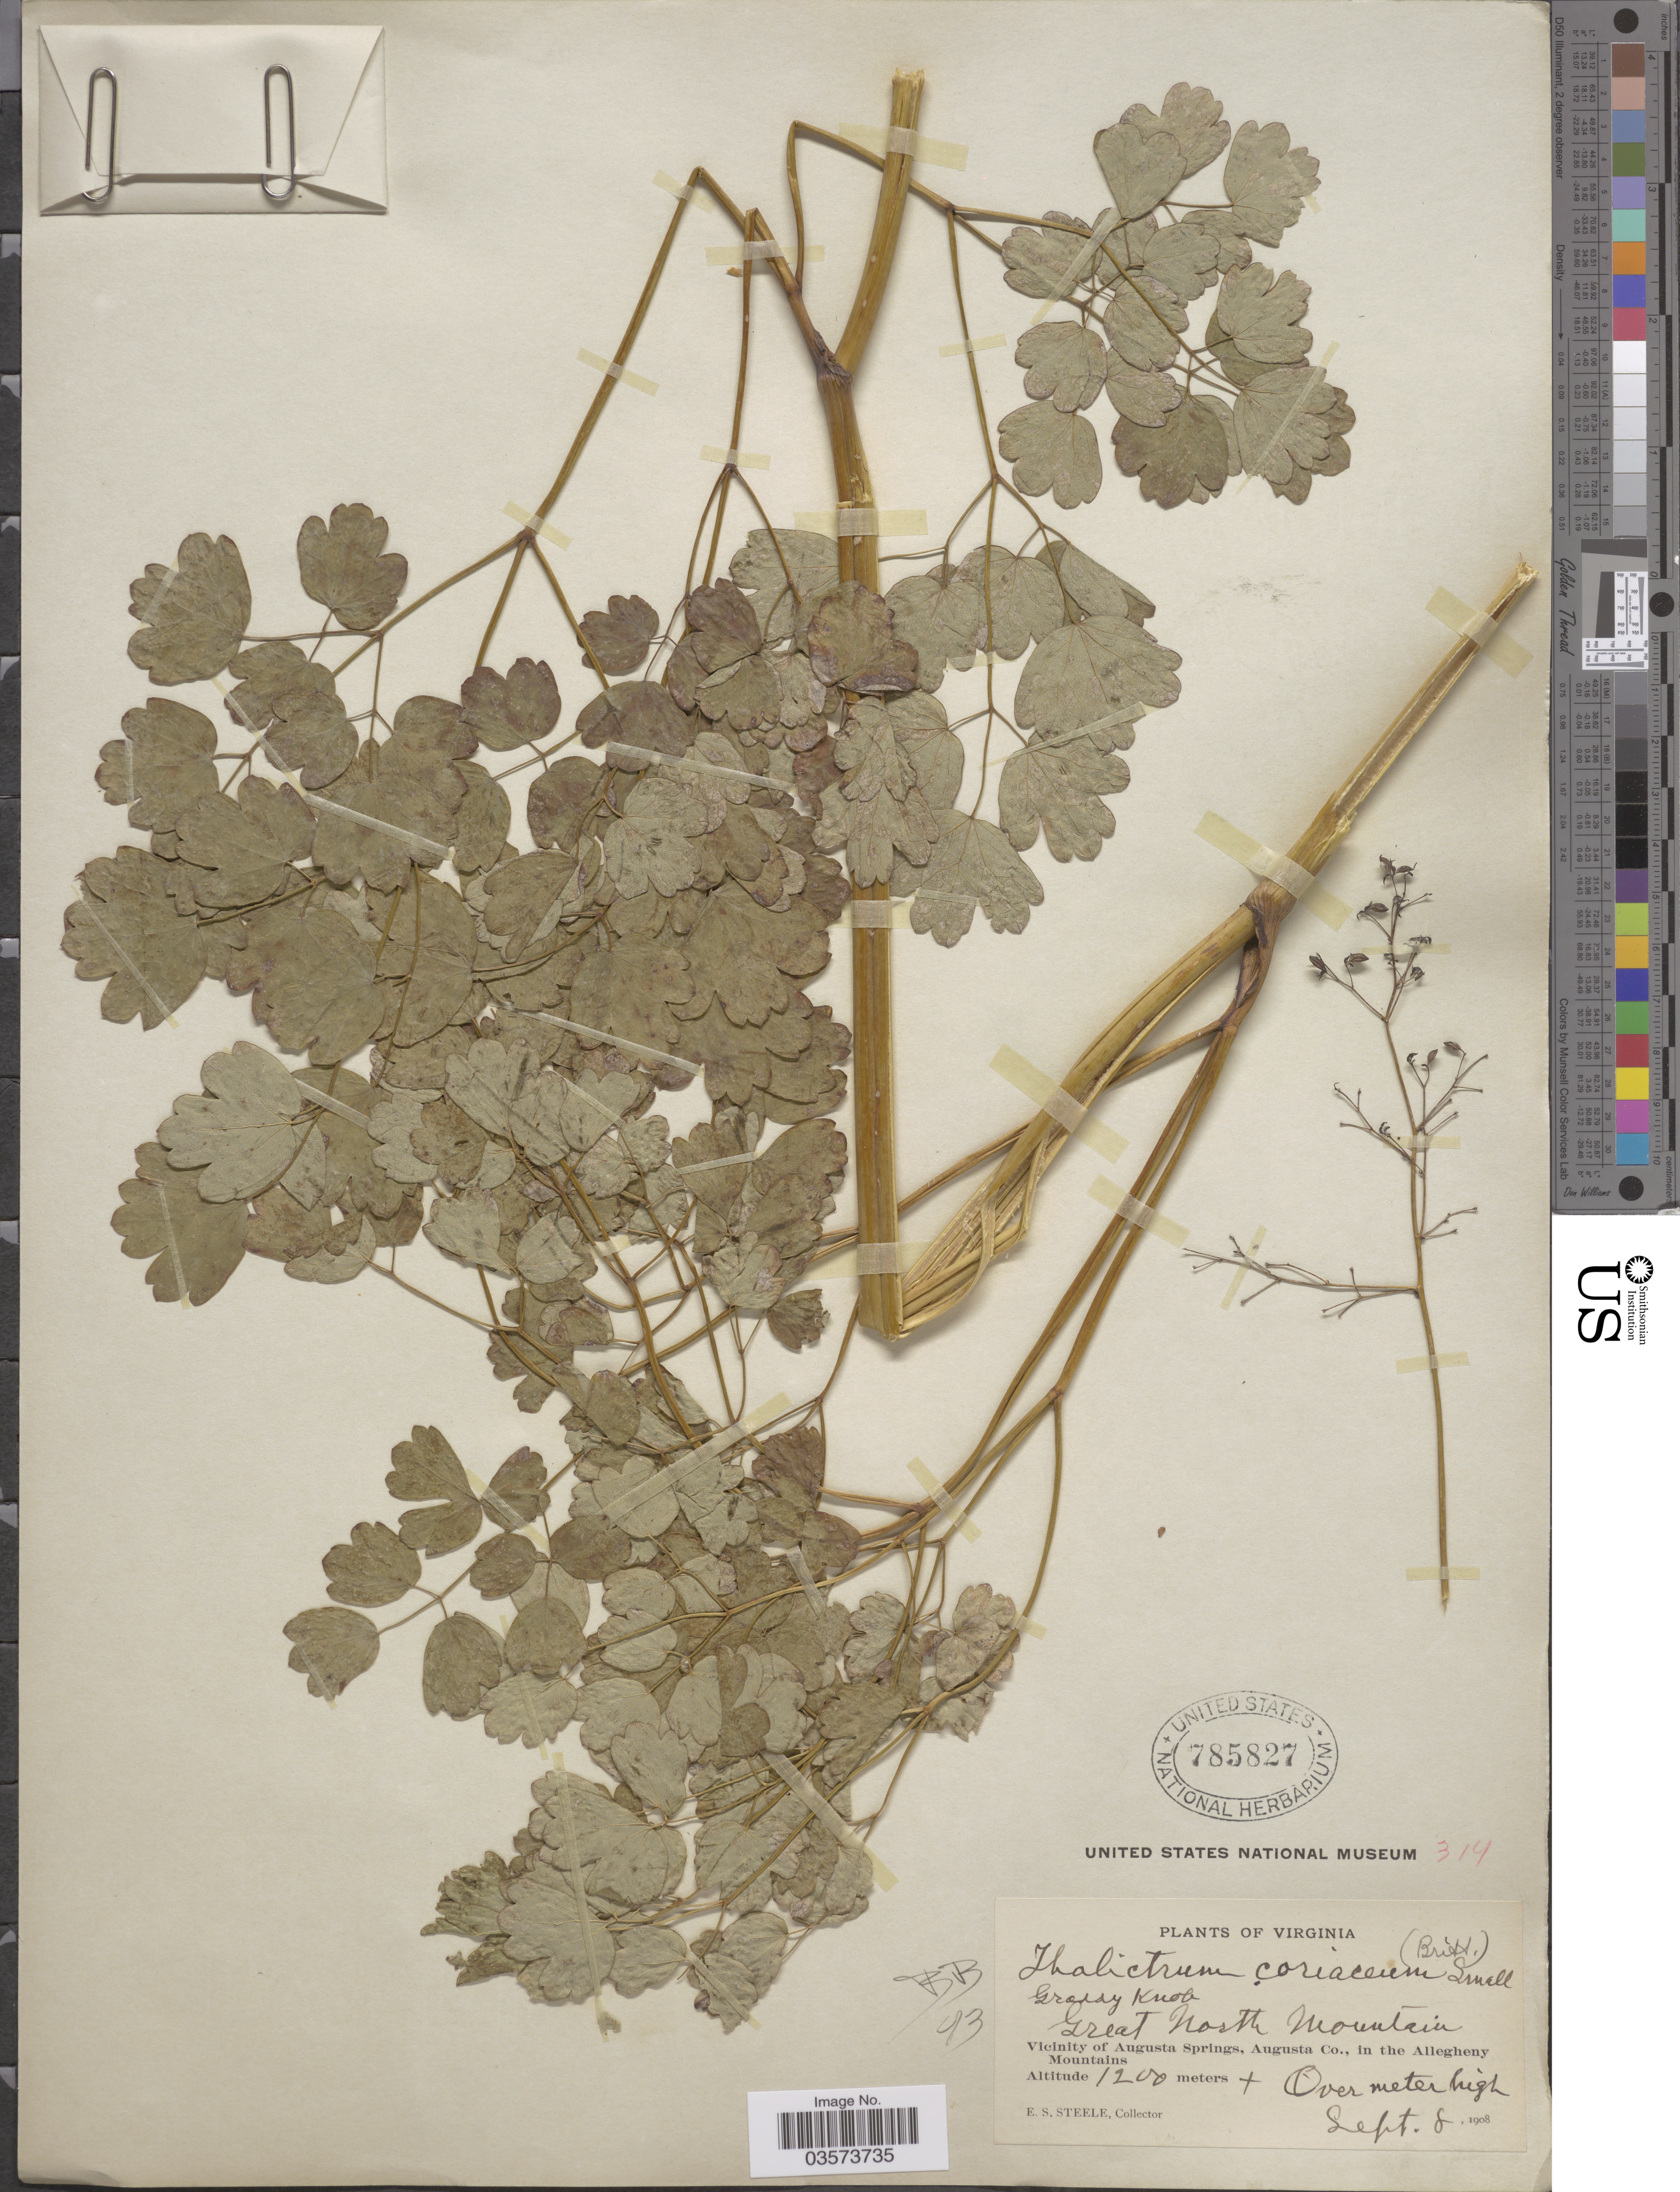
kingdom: Plantae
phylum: Tracheophyta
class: Magnoliopsida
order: Ranunculales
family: Ranunculaceae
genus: Thalictrum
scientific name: Thalictrum coriaceum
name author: (Britton) Small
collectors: E. Steele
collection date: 1908-09-08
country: United States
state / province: Virginia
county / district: Augusta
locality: Grassy Knob. Great North Mountain. Vicinity of Augusta Springs, Augusta Co., in the Allegheny Mountains.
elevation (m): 1200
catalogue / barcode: US 785827